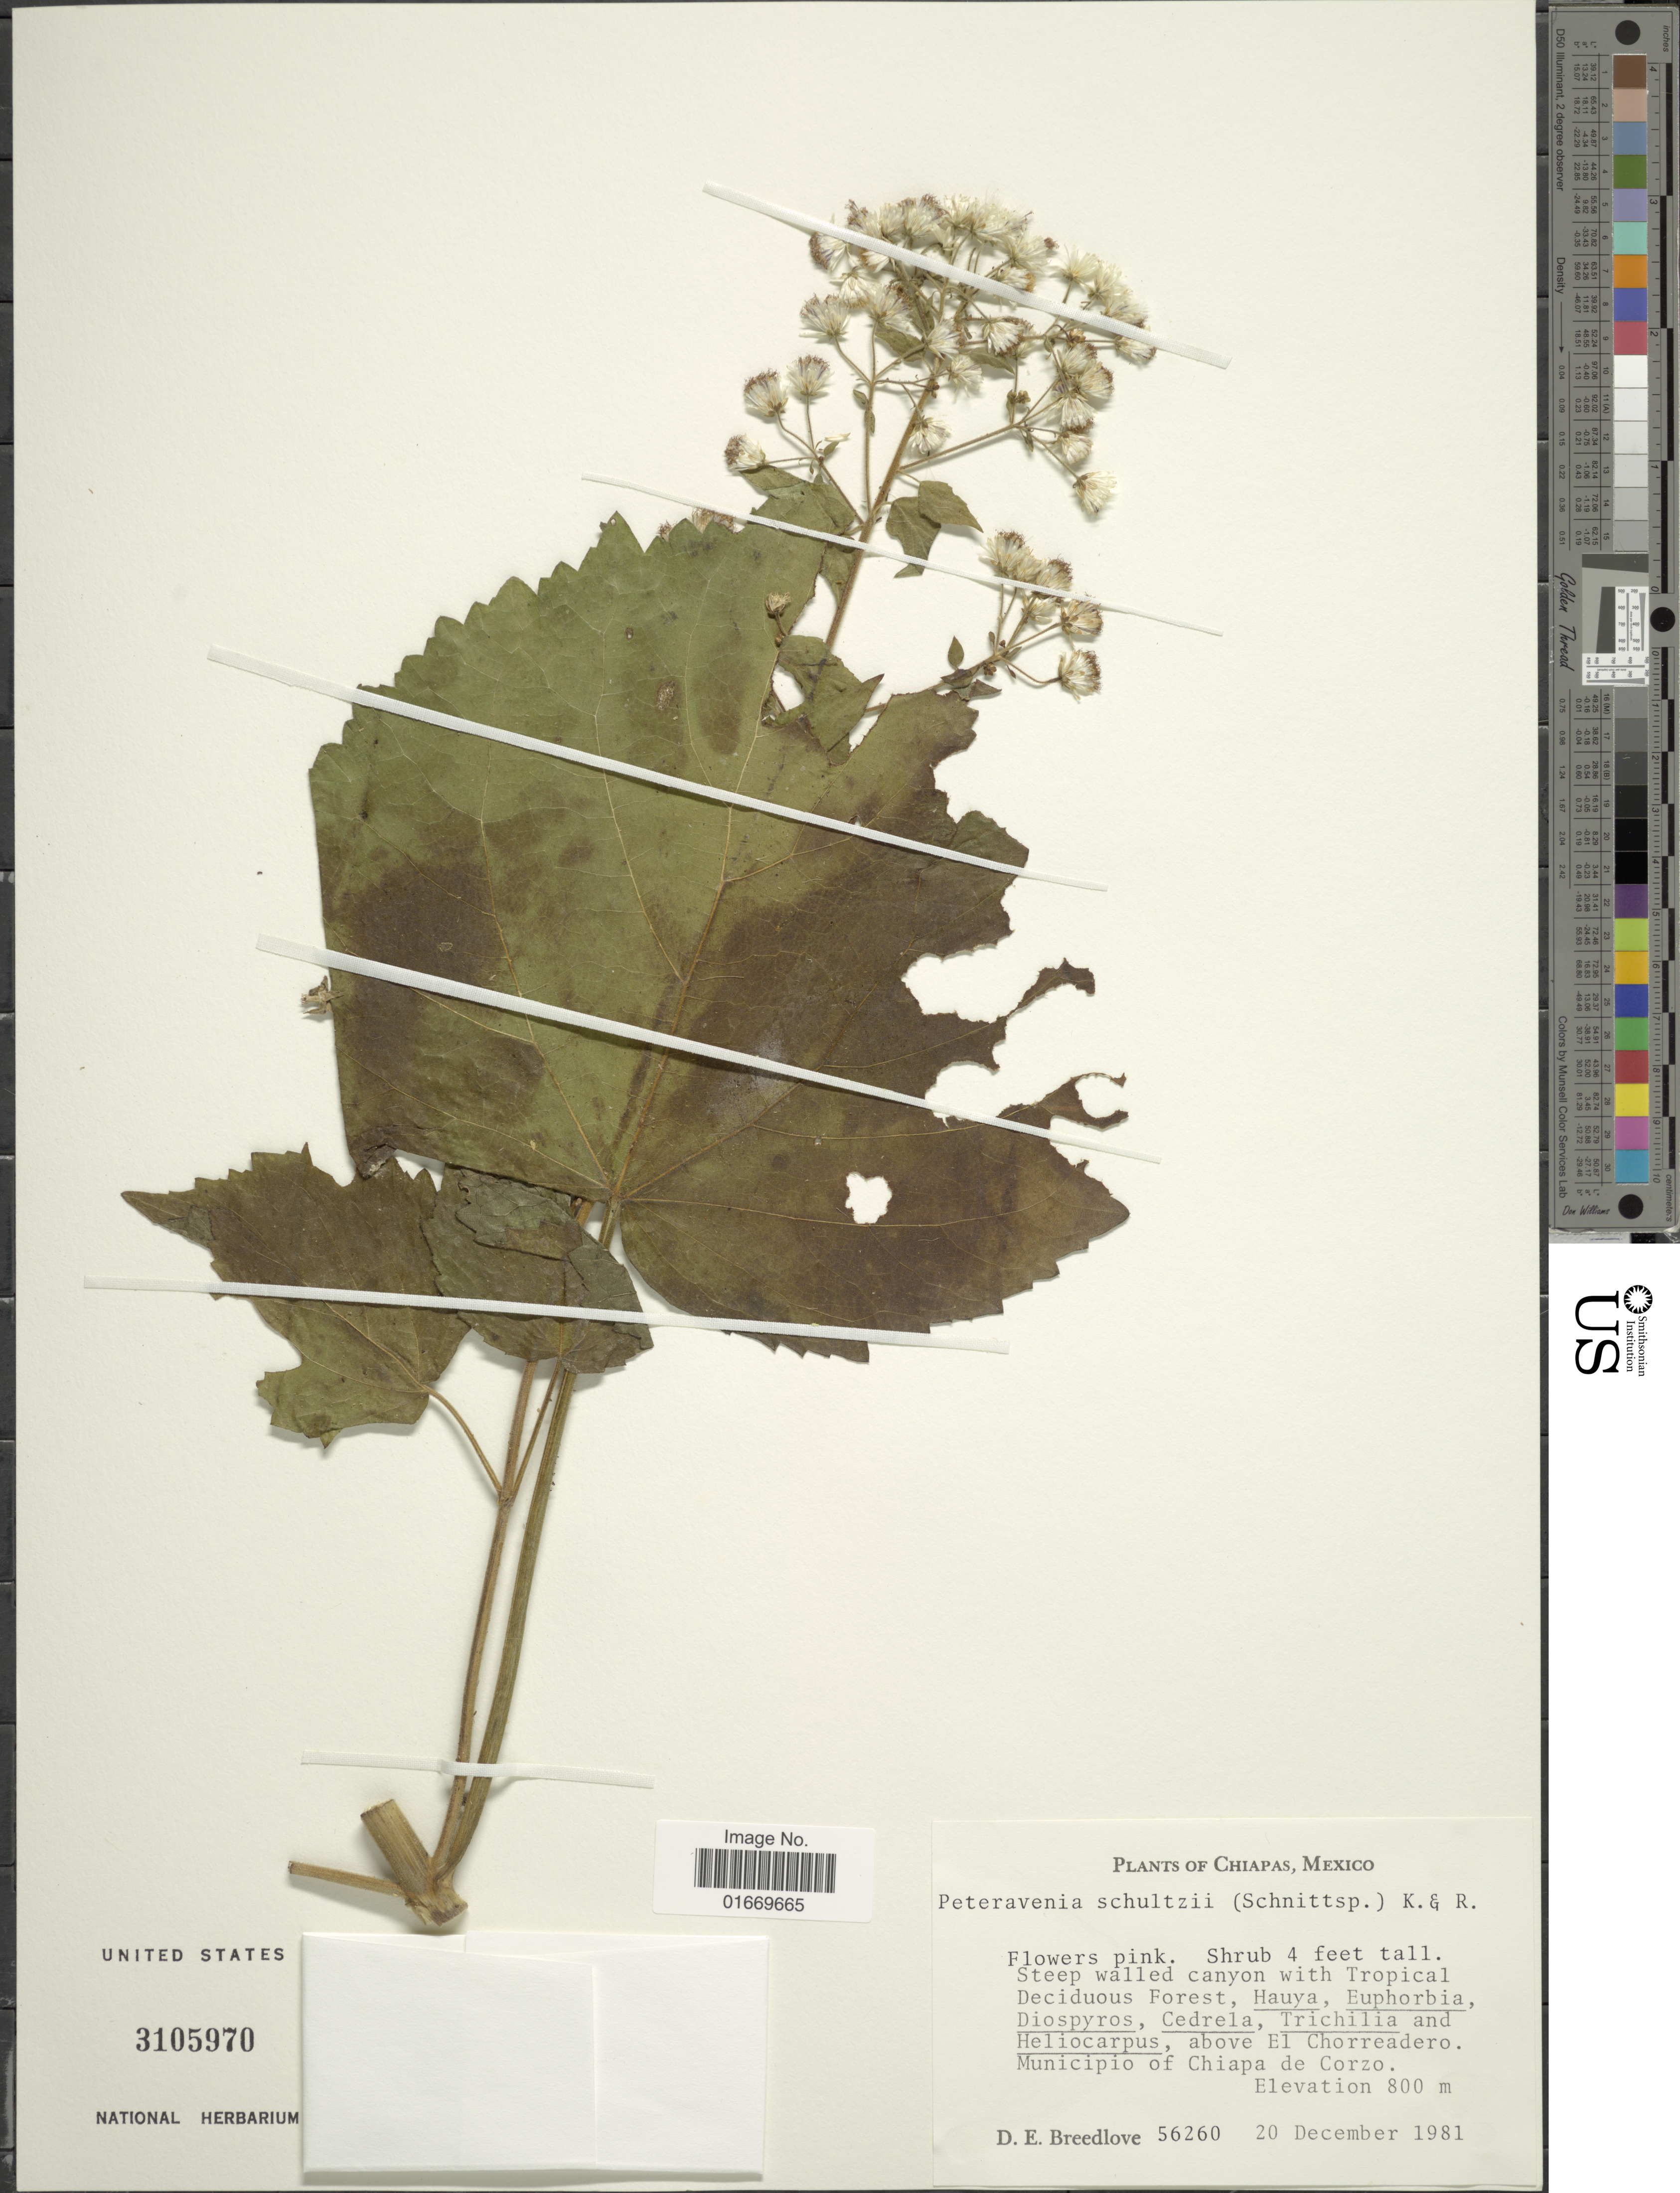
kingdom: Plantae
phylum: Tracheophyta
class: Magnoliopsida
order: Asterales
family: Asteraceae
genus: Peteravenia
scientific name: Peteravenia schultzii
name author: (Schnittsp.) R.M. King & H. Rob.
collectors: D. E. Breedlove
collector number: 56260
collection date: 1981-12-20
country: Mexico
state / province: Chiapas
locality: Chiapas, Mexico. Steep walled canyon with Tropical Deciduous Forest, above El Chorreadero. Municipio of Chiapa de Corza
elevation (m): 800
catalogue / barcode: US 3105970